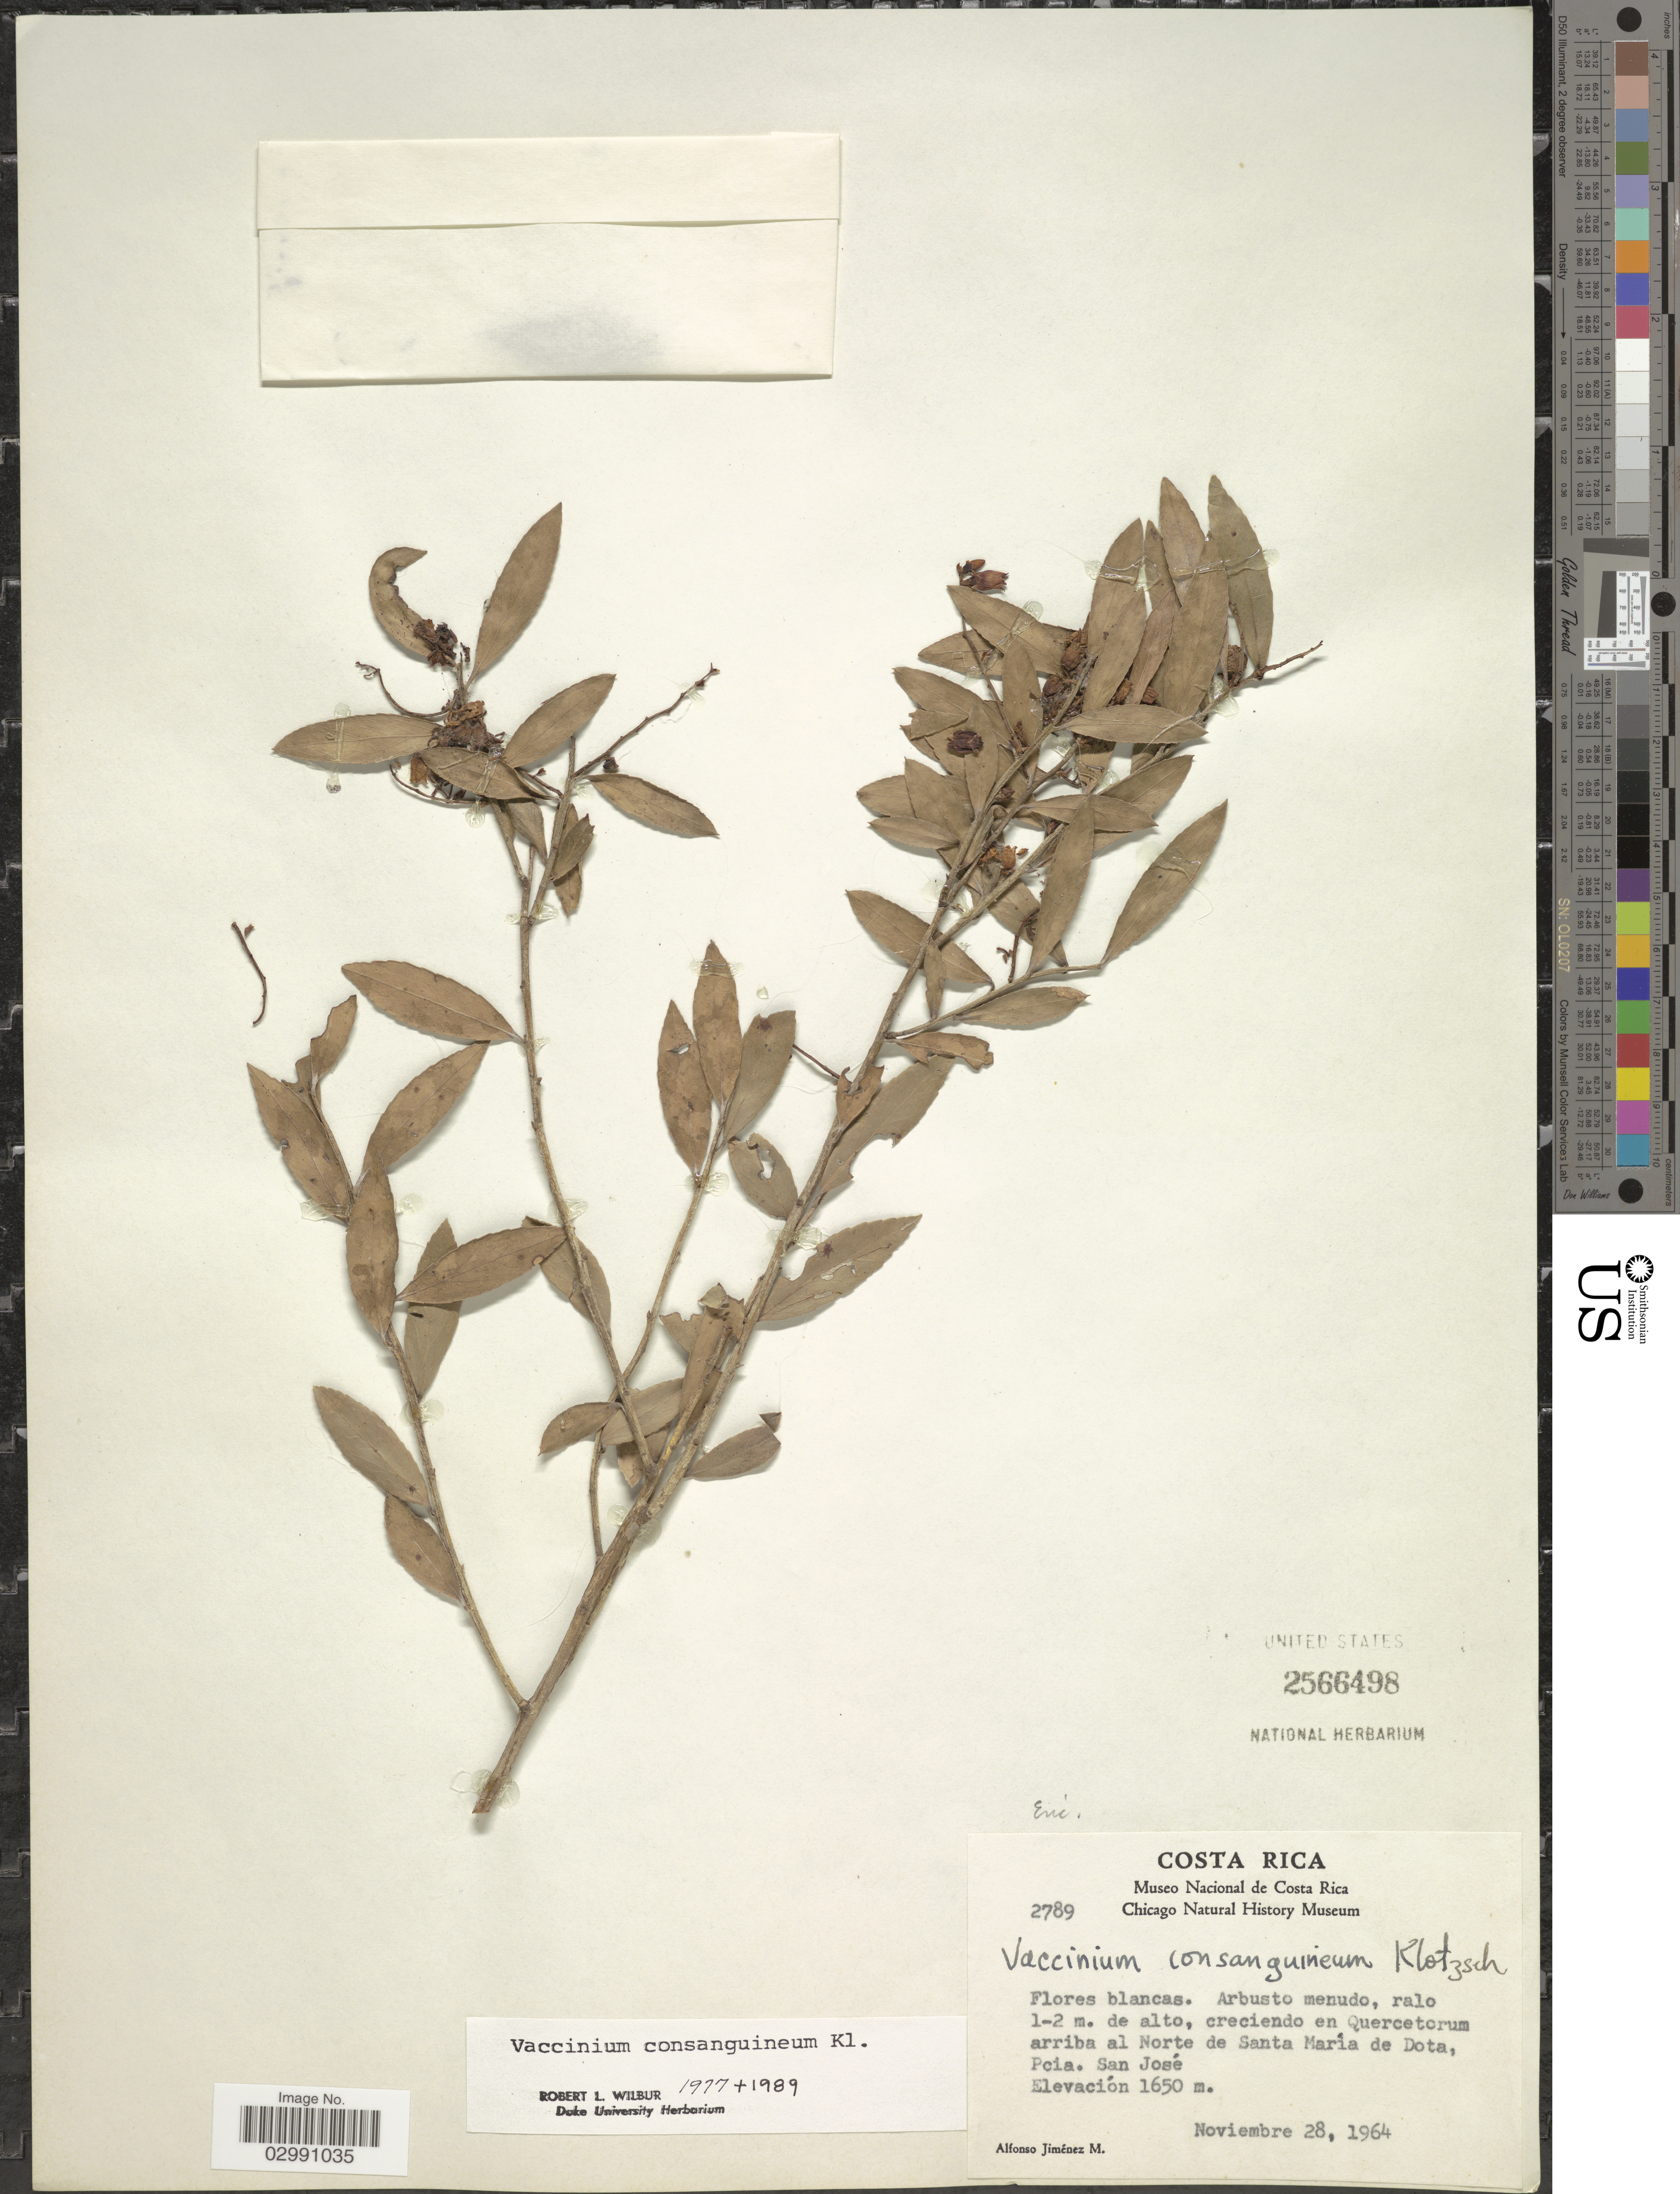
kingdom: Plantae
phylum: Tracheophyta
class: Magnoliopsida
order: Ericales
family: Ericaceae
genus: Vaccinium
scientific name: Vaccinium consanguineum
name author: Klotzsch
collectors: A. Jimenez M.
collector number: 2789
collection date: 1964-11-28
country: Costa Rica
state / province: San José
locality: Creciendo en Quercetorum arriba al Norte de Santa María de Dota.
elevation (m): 1650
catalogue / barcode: US 2566498